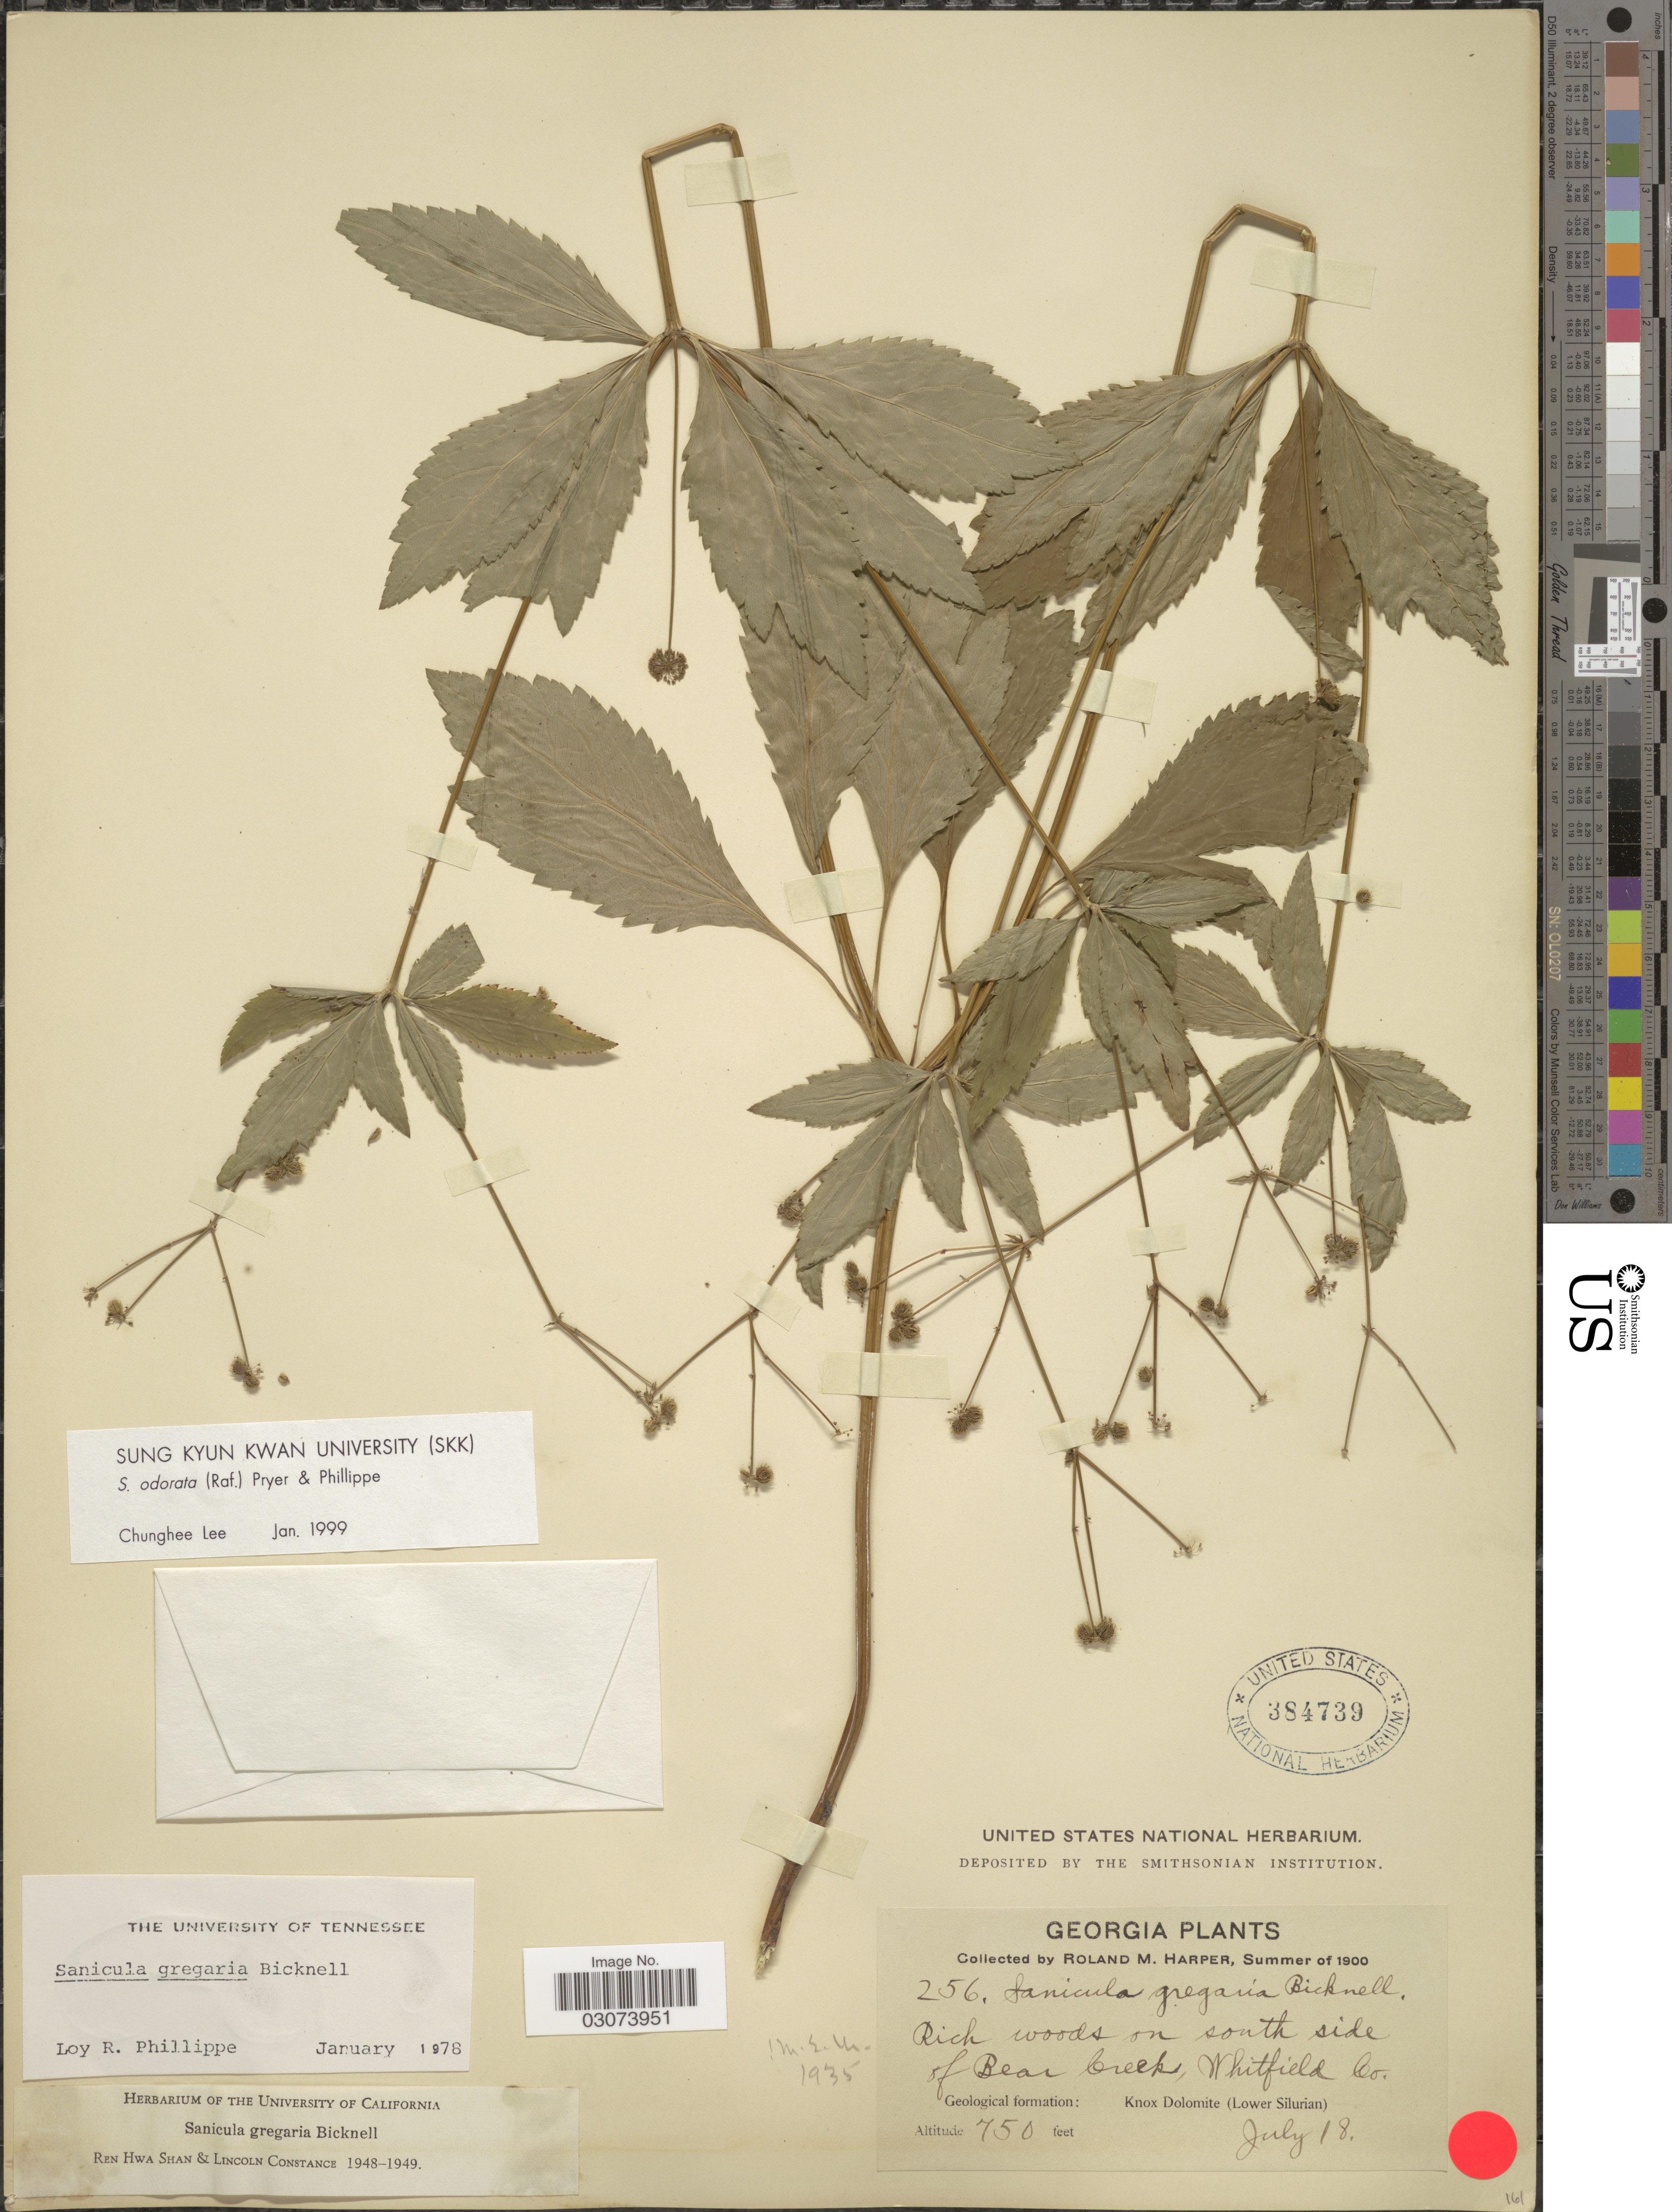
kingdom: Plantae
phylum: Tracheophyta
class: Magnoliopsida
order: Apiales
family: Apiaceae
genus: Sanicula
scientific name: Sanicula odorata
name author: (Raf.) Pryer & Phillippe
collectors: R. M. Harper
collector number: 256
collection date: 1900-07-18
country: United States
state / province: Georgia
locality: On south side of Bear Creek, Whitfield Co. Geological formation: Knox Dolomite (Lower Silurian).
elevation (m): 229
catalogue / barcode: US 384739